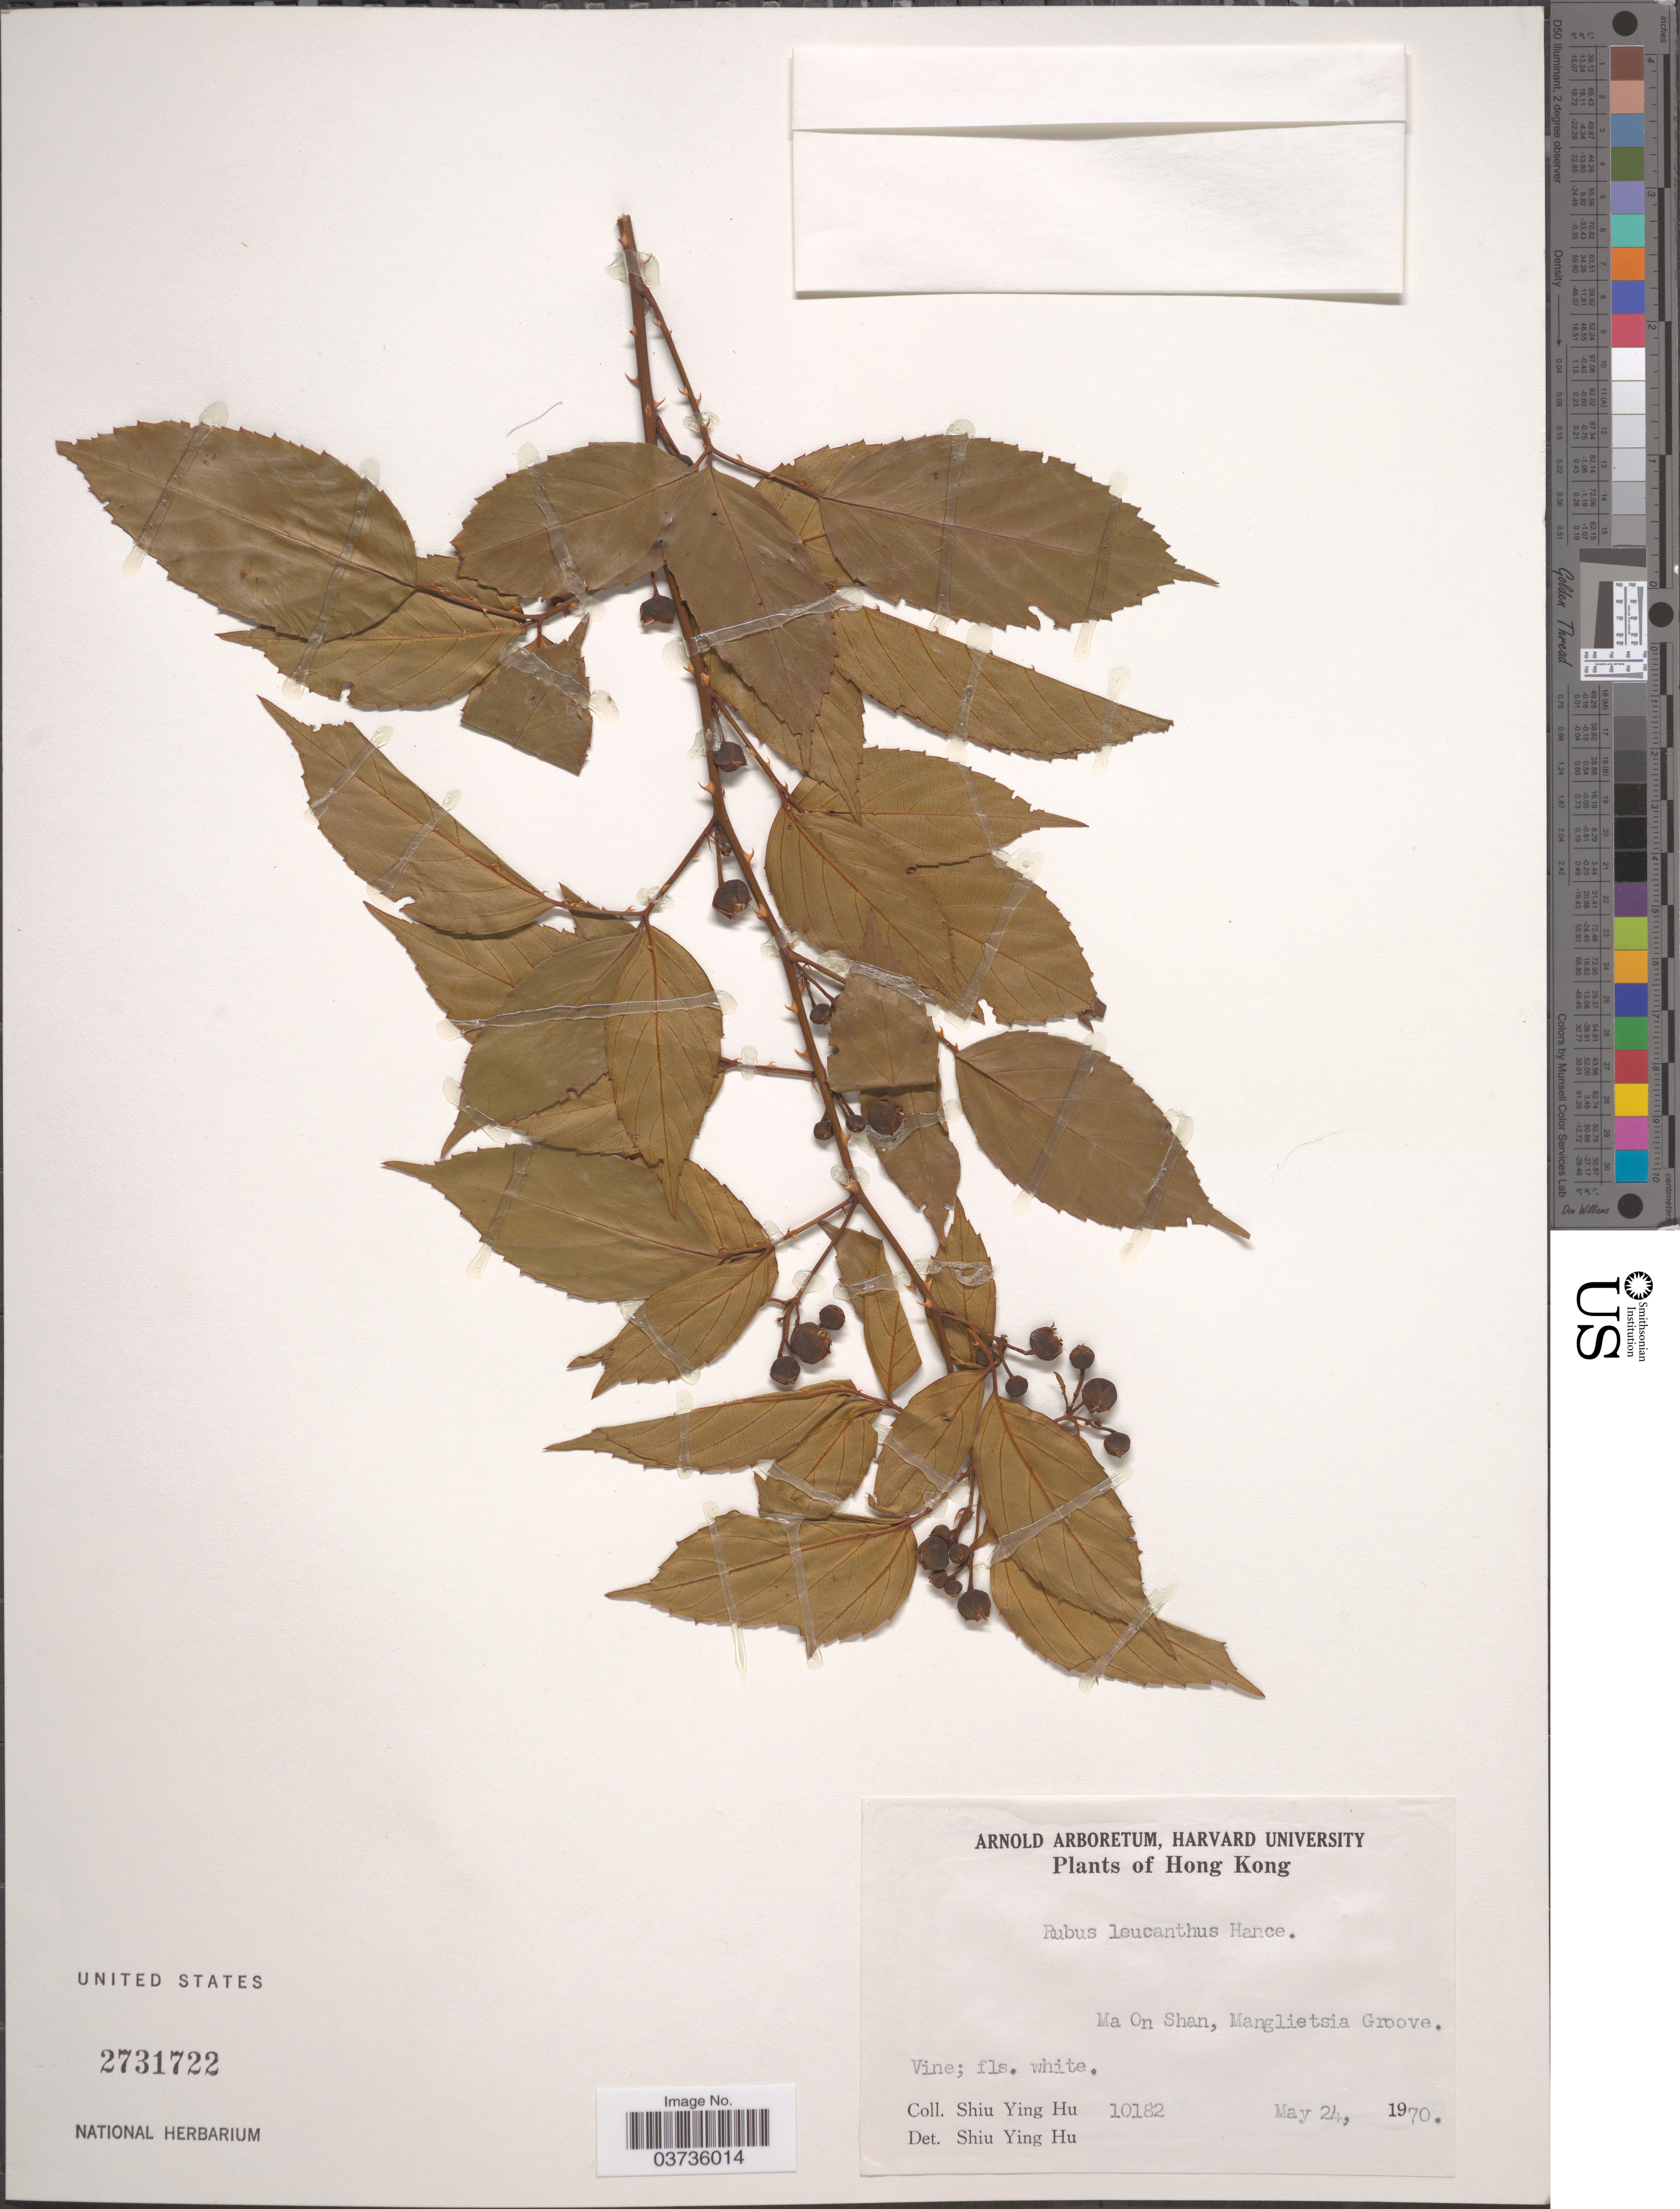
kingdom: Plantae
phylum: Tracheophyta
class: Magnoliopsida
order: Rosales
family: Rosaceae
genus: Rubus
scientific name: Rubus leucanthus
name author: Hance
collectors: S. Y. Hu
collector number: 10182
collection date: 1970-05-24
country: China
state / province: Hong Kong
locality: Ma On Shan, Manglietsia Groove.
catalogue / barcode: US 2731722